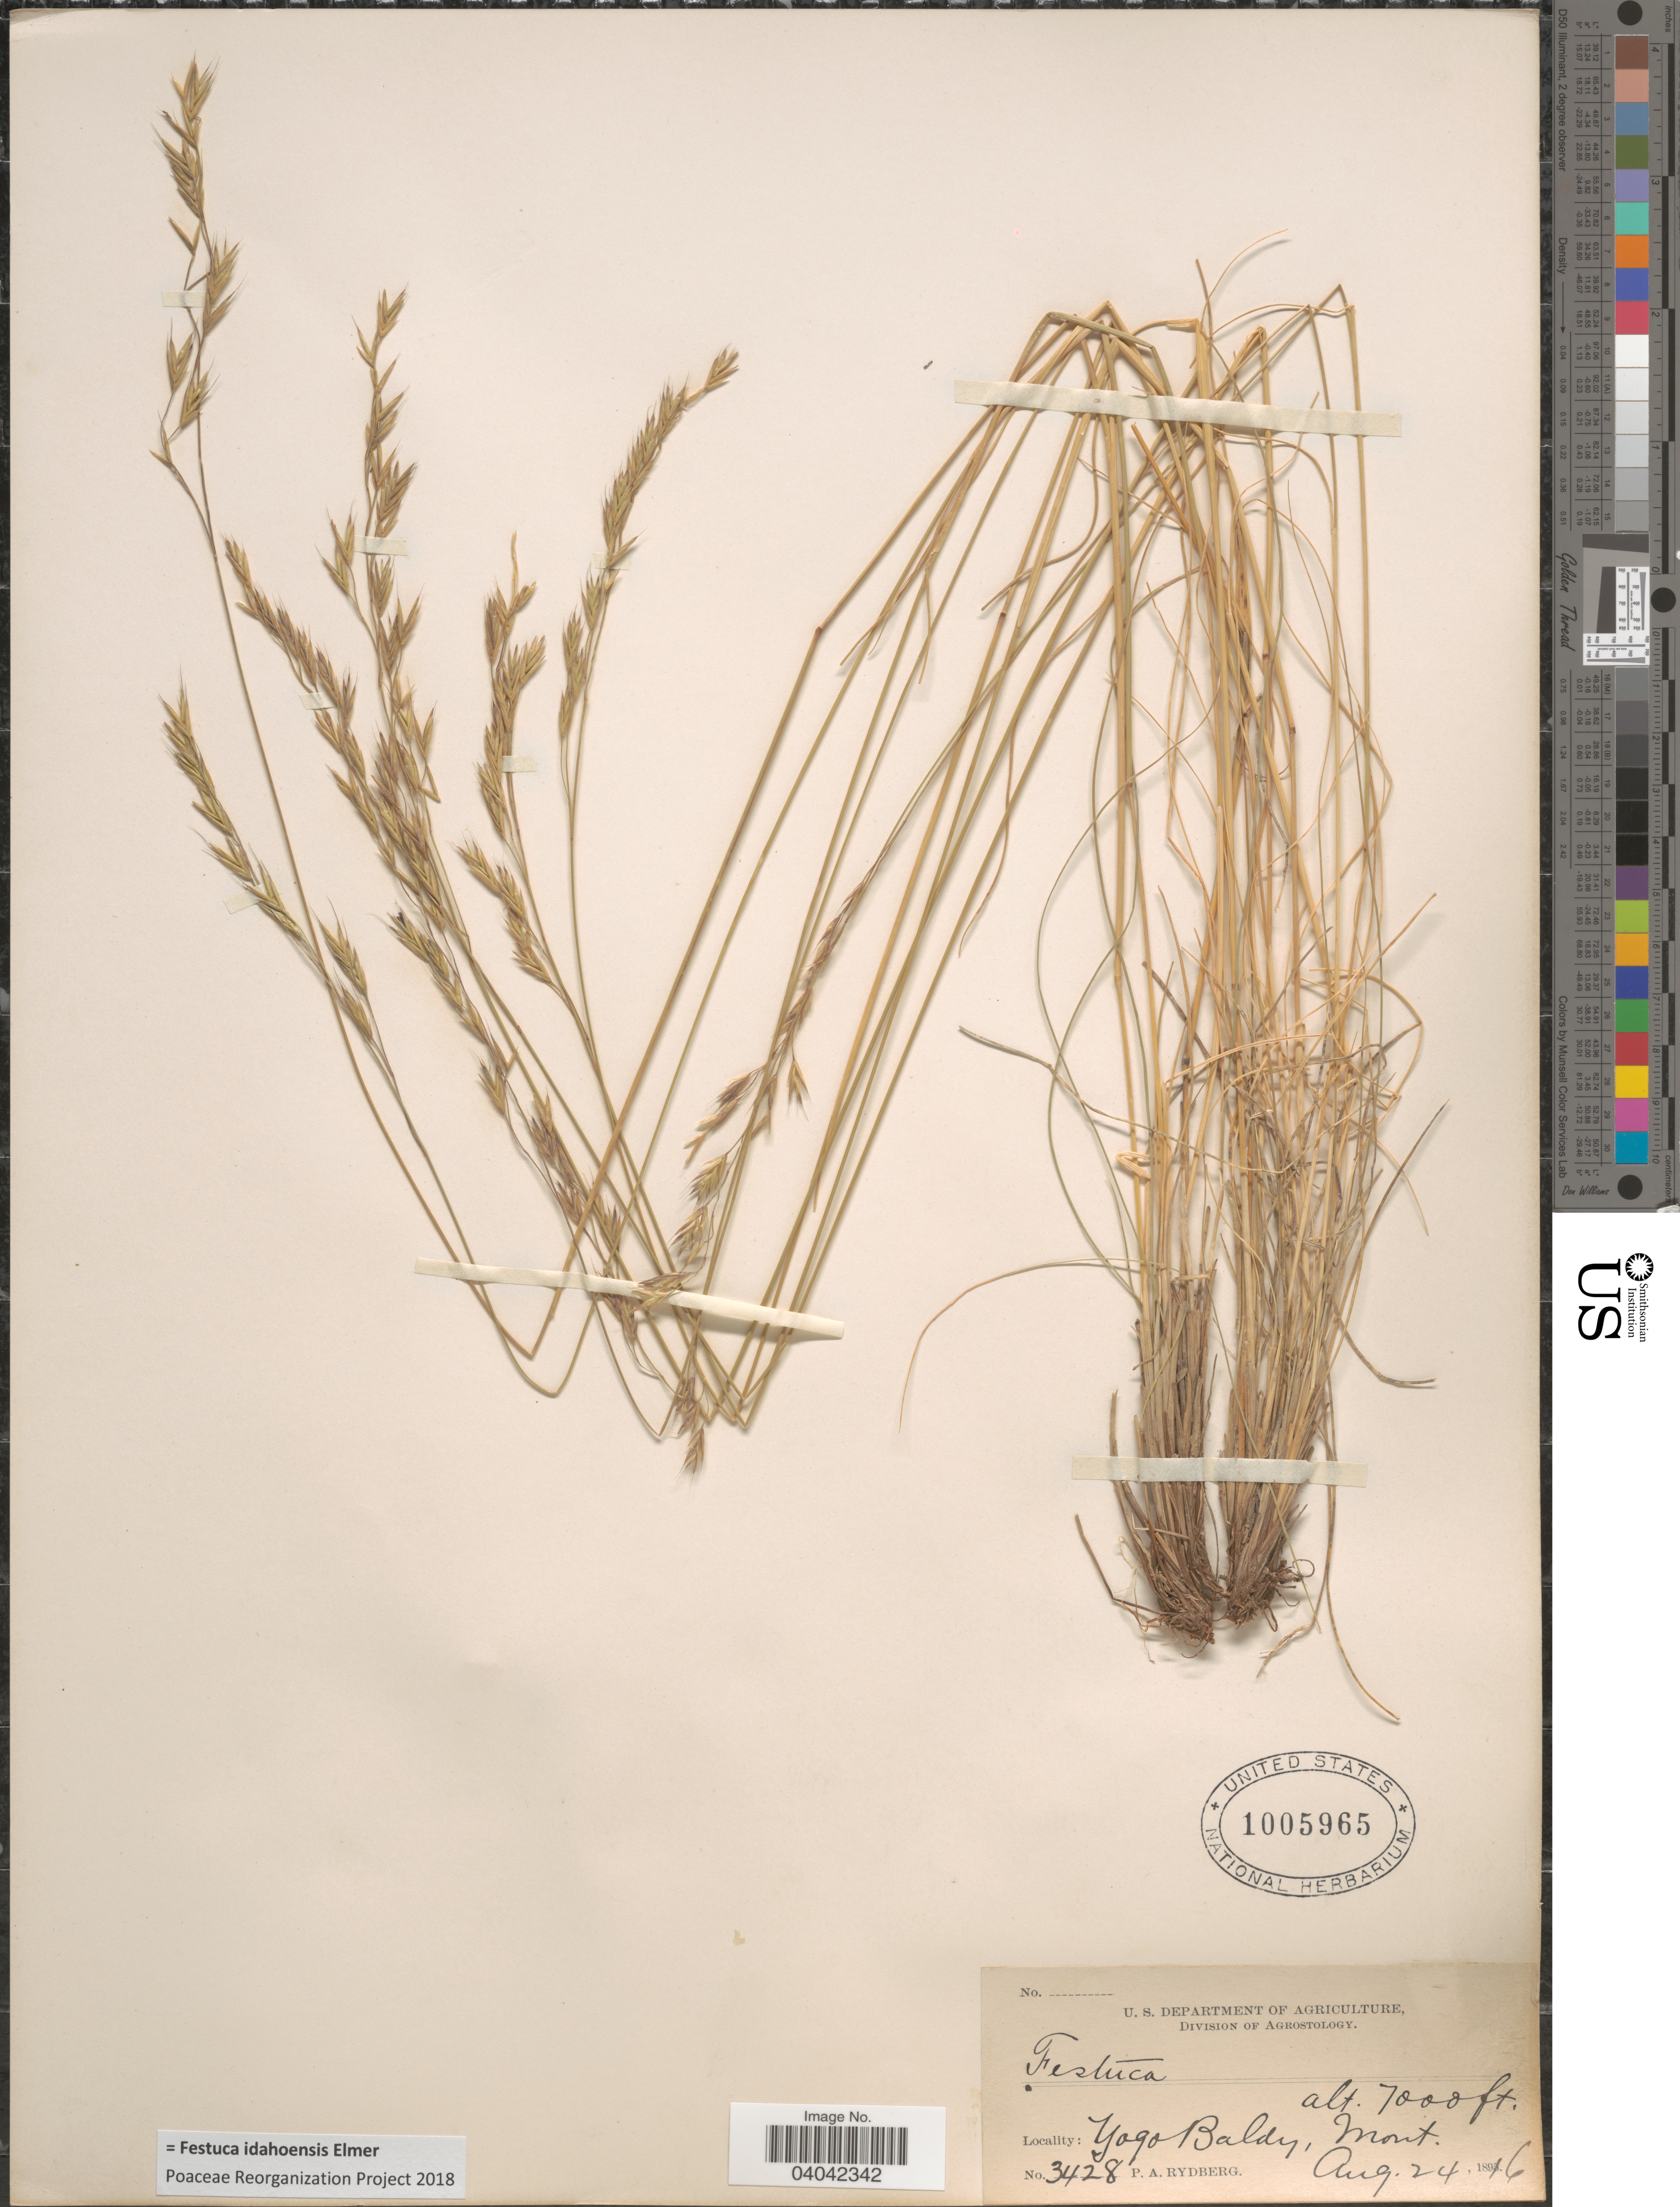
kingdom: Plantae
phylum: Tracheophyta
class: Liliopsida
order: Poales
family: Poaceae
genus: Festuca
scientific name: Festuca idahoensis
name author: Elmer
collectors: P. A. Rydberg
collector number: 3428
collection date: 1816-08-24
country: United States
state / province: Montana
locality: Yogo Baldy.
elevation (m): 2134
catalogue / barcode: US 1005965